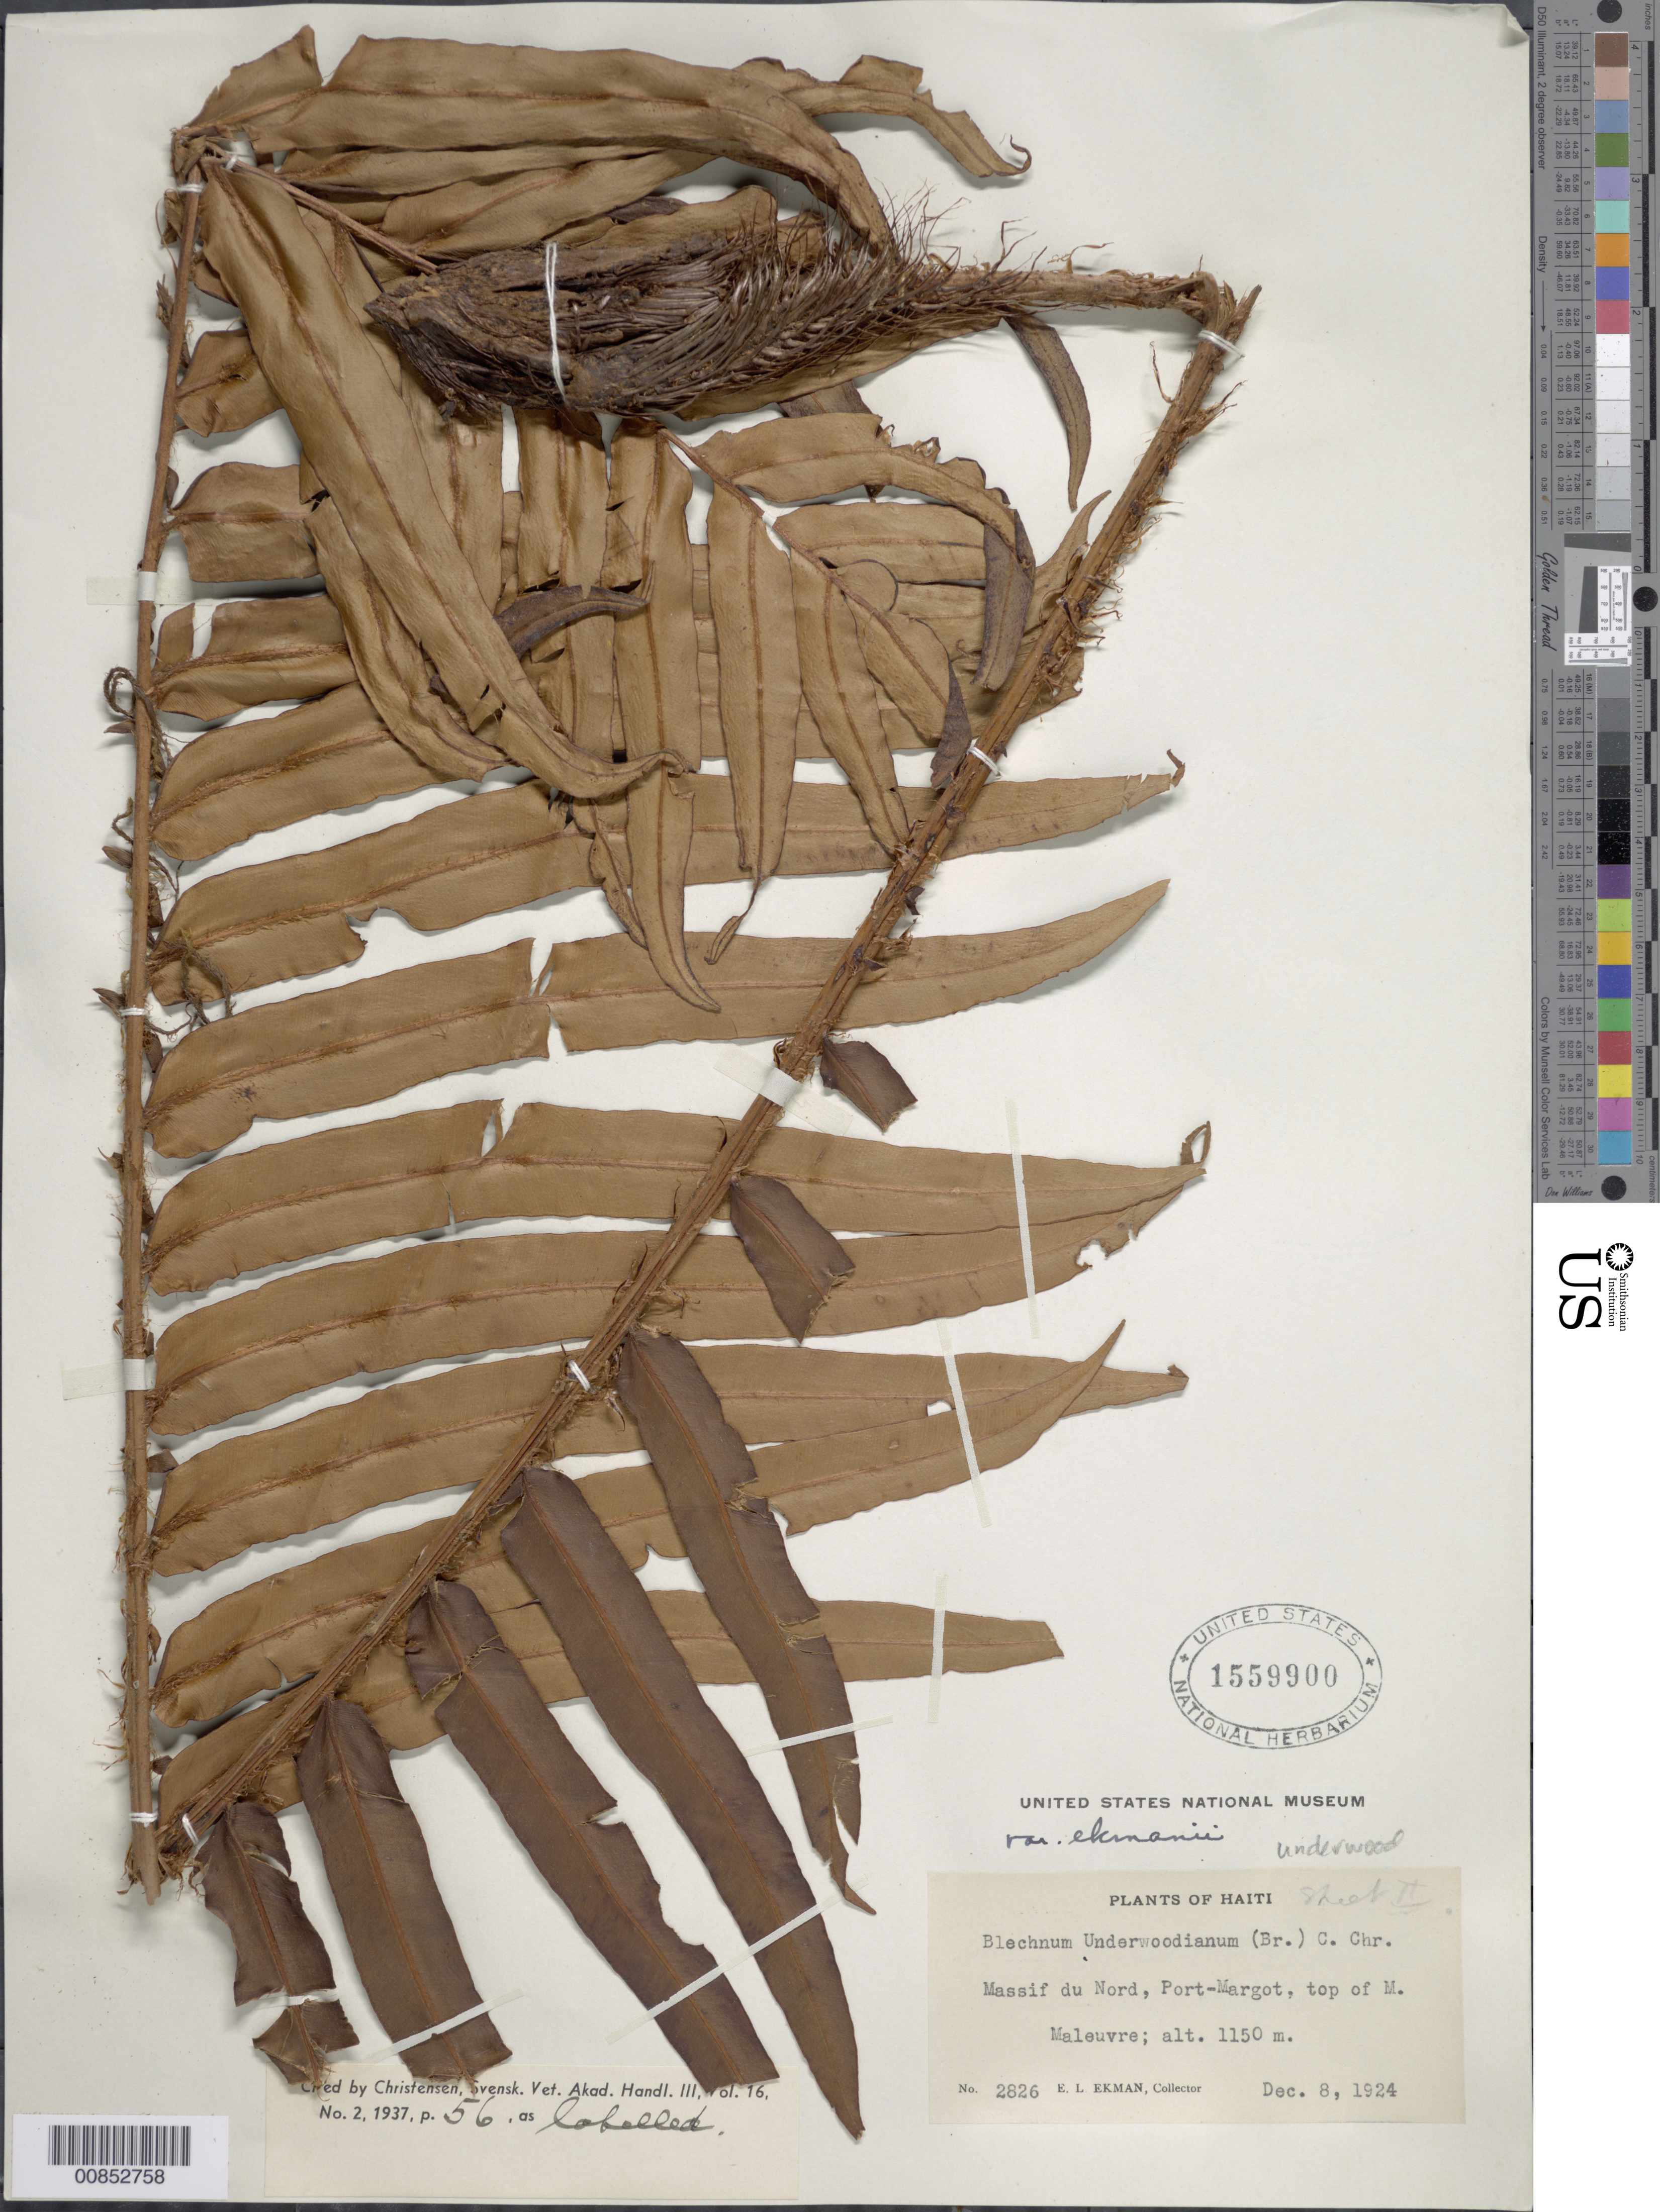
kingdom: Plantae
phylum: Tracheophyta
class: Polypodiopsida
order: Polypodiales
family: Blechnaceae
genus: Blechnum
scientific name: Blechnum underwoodianum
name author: (Broadh.) C. Chr.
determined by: Christensen, C. F. A.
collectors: E. L. Ekman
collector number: H 2826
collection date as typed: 08 Dec 1924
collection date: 1924-12-08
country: Haiti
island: Hispaniola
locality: Massif du Nord, Port Margot, top of M. Maleuvre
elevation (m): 1150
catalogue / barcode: US 1559900